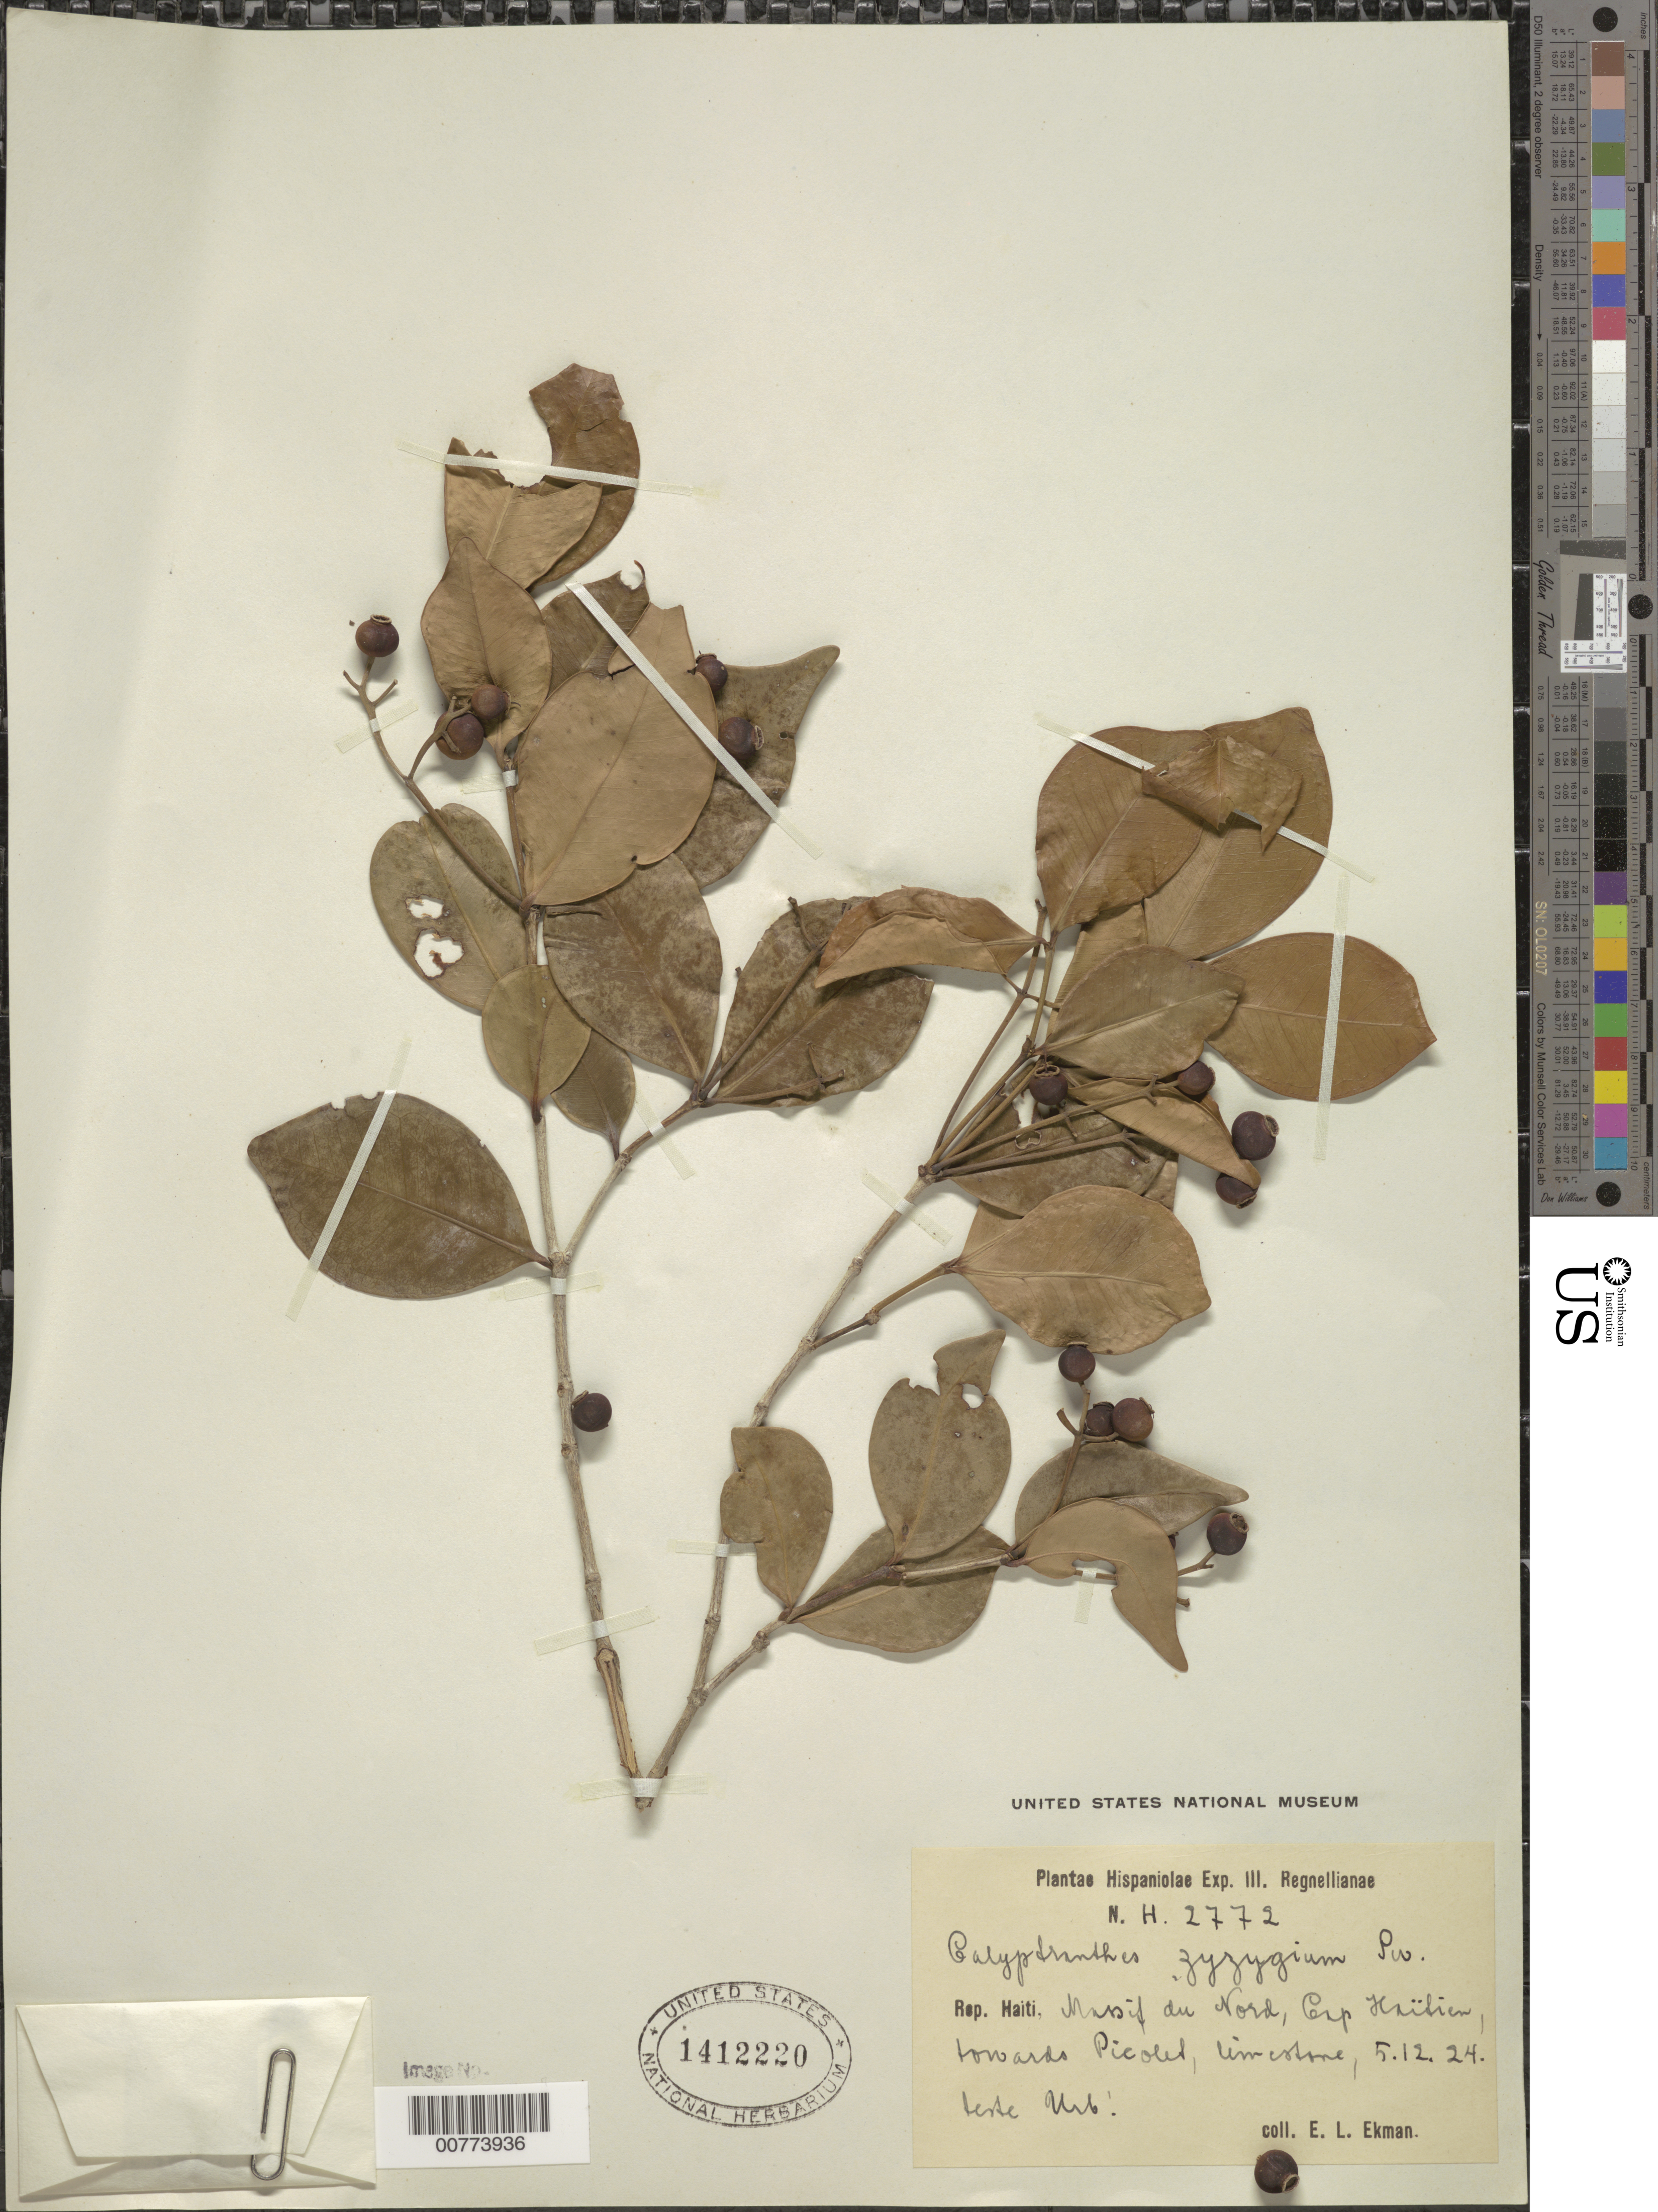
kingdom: Plantae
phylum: Tracheophyta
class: Magnoliopsida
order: Myrtales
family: Myrtaceae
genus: Myrcia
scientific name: Myrcia zuzygium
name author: (L.) A.R. Lourenço & E. Lucas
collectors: E. L. Ekman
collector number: H 2772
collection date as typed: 05 Dec 1924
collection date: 1924-12-05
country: Haiti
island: Hispaniola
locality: Massif du Nord, Cap Haïtien, towards Picolet.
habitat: Limestone.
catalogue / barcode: US 1412220